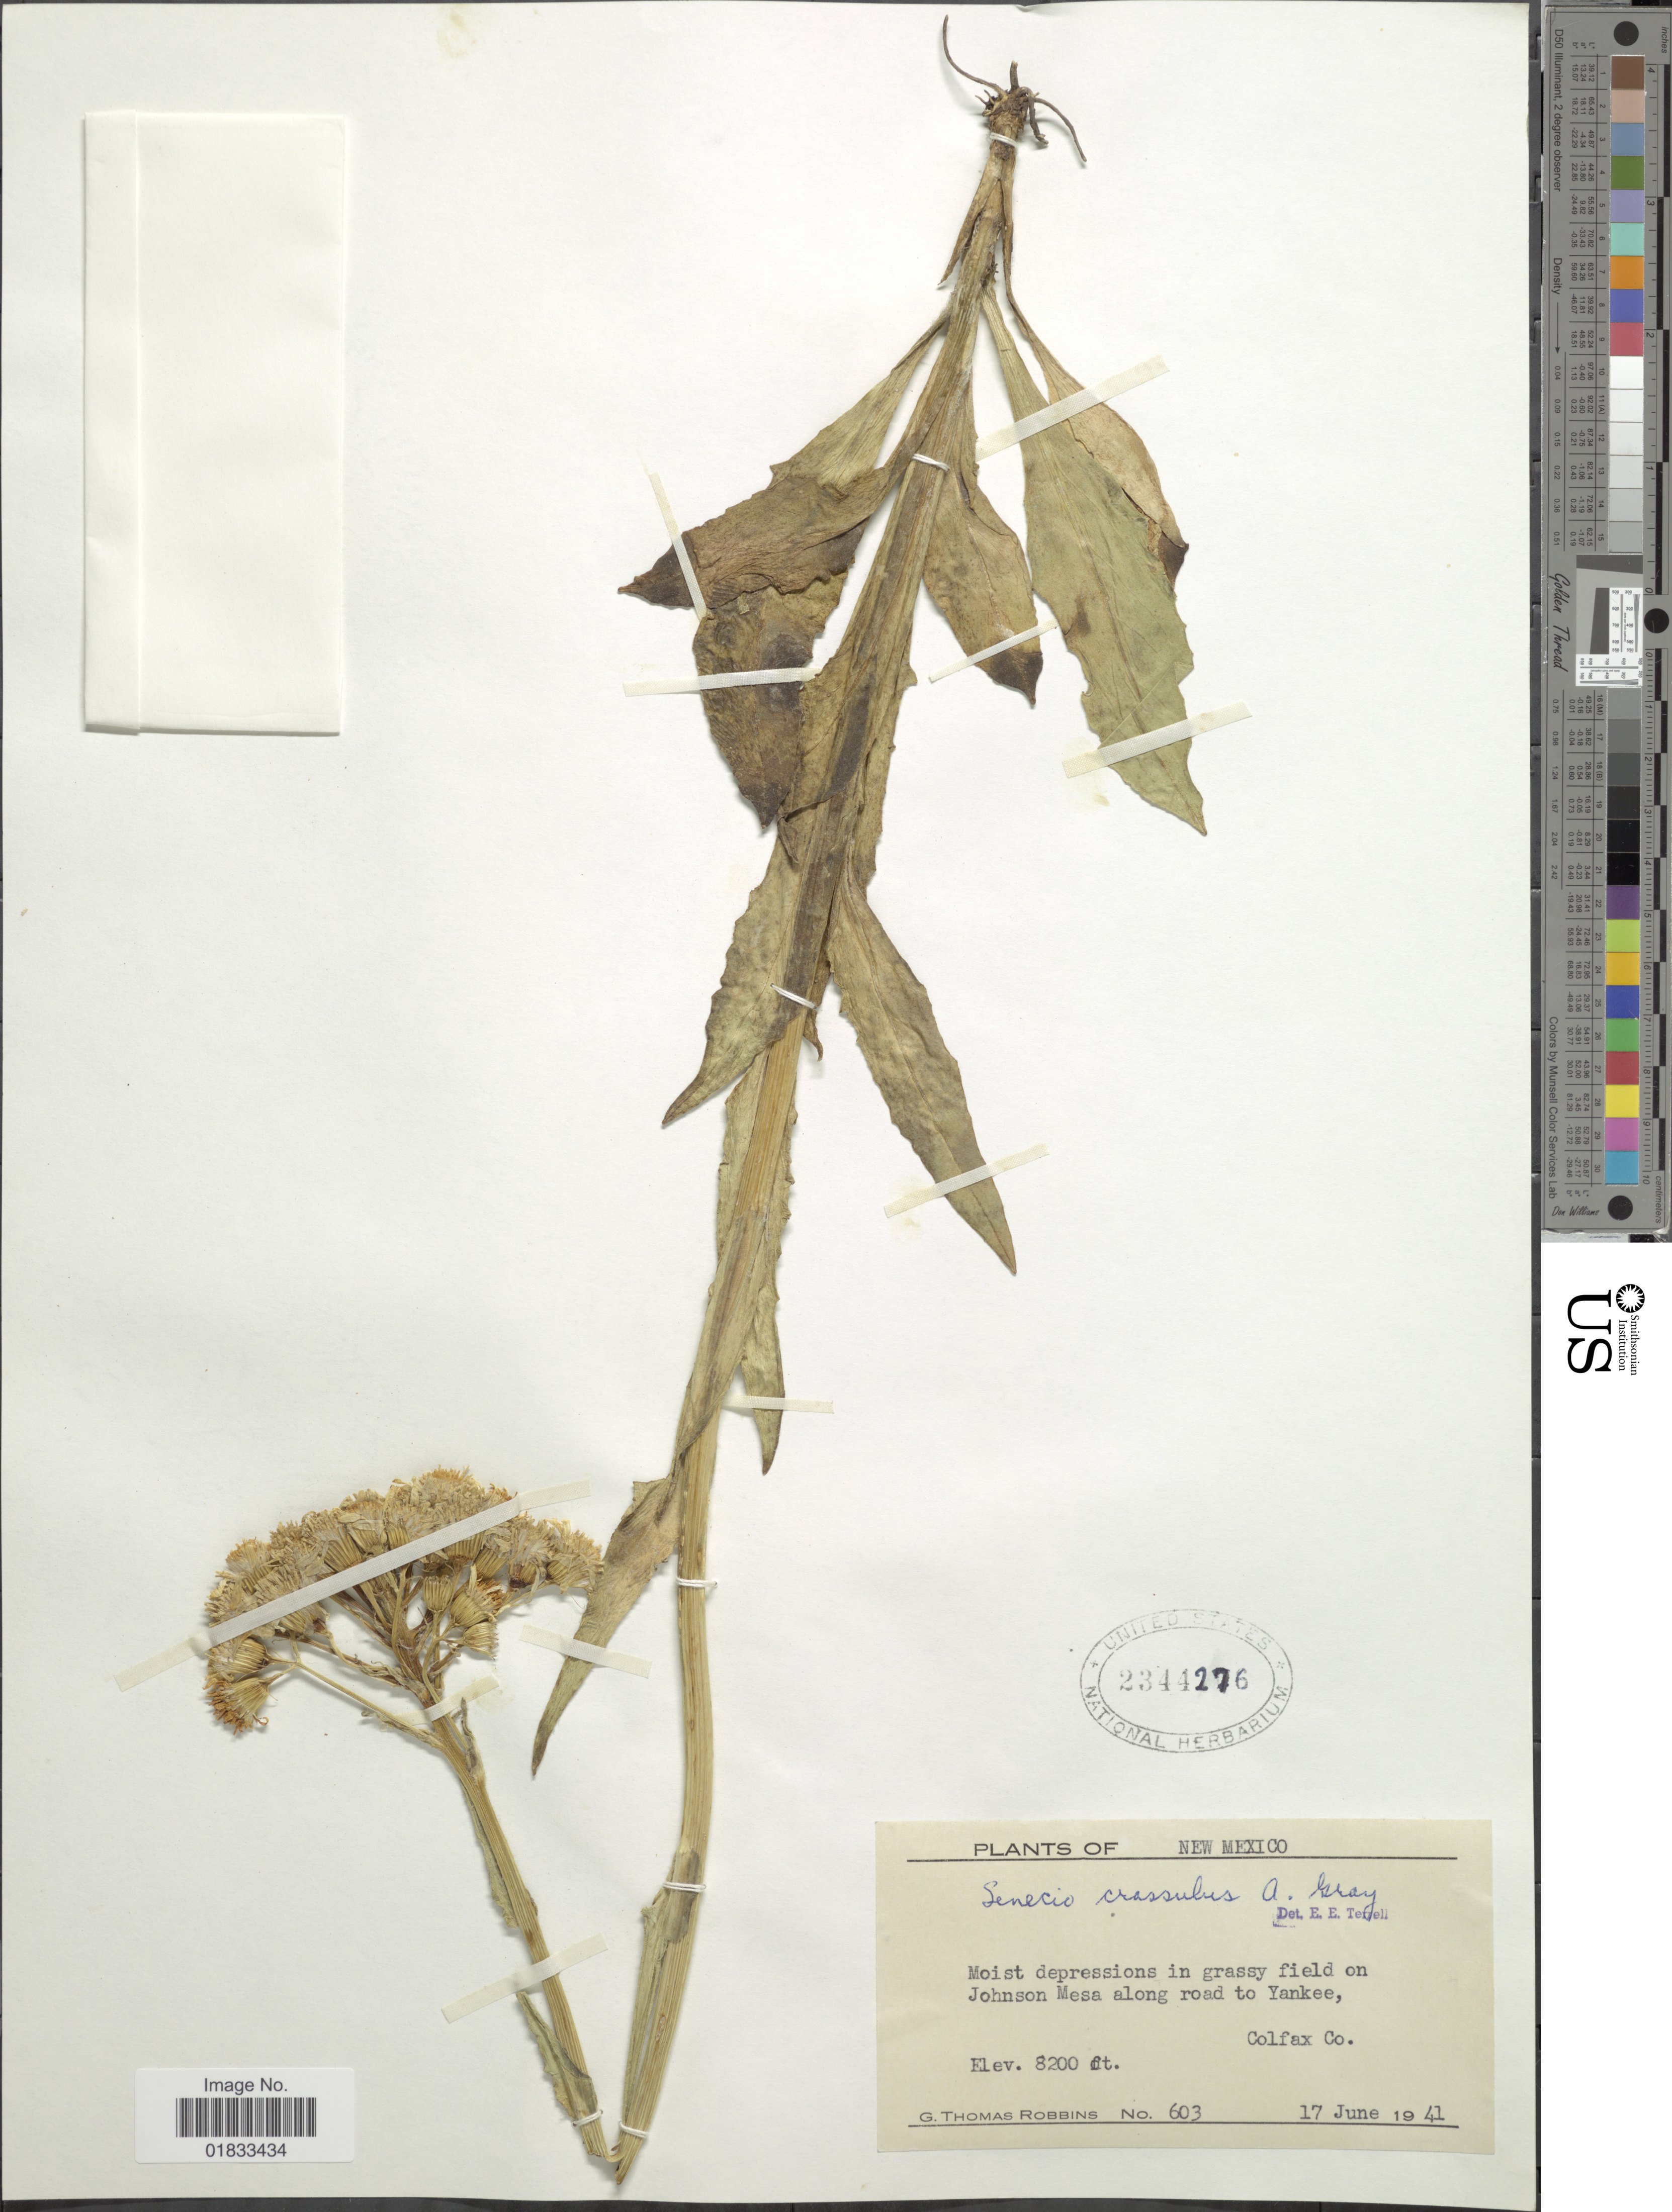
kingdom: Plantae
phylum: Tracheophyta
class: Magnoliopsida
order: Asterales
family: Asteraceae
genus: Senecio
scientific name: Senecio crassulus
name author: A. Gray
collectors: G. T. Robbins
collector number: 603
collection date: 1941-06-17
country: United States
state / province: New Mexico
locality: Moist depressions in grassy field on Johnson Mesa along road to Yankee, Colfax Co.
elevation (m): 2499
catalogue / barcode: US 2344276